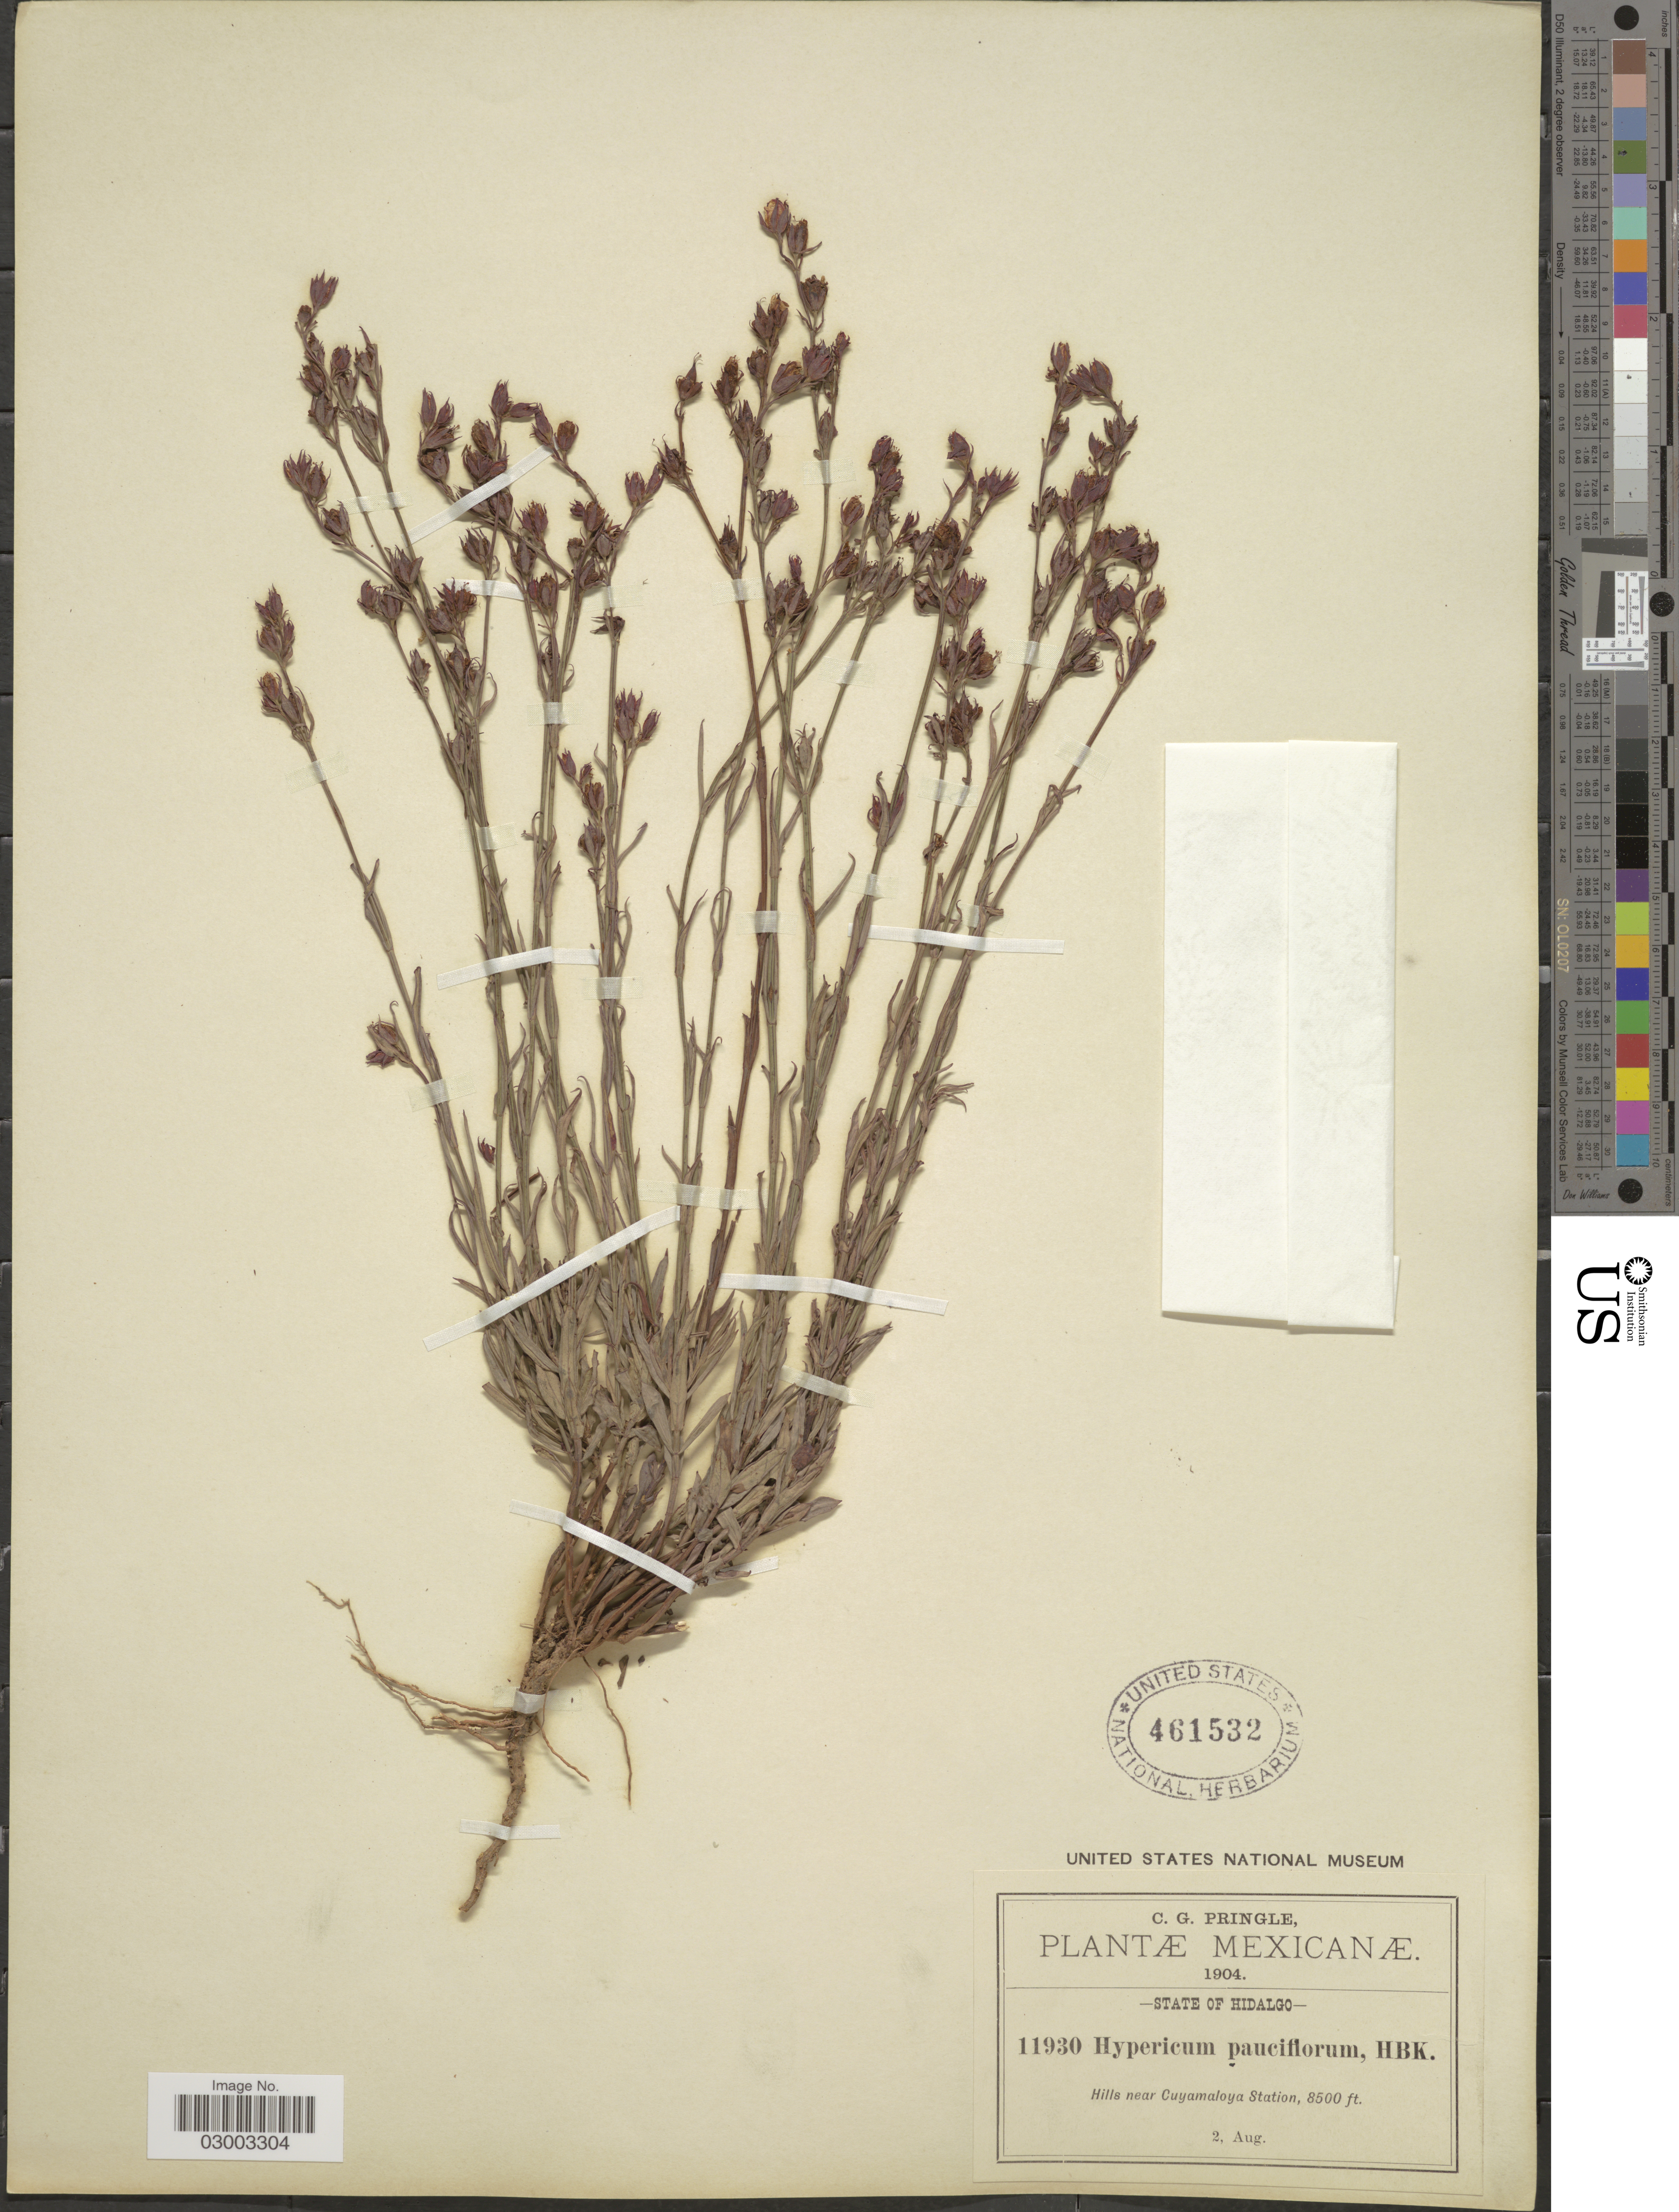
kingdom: Plantae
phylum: Tracheophyta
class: Magnoliopsida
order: Malpighiales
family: Hypericaceae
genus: Hypericum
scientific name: Hypericum pauciflorum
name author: Kunth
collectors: C. G. Pringle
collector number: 11930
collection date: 1904-08-02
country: Mexico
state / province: Hidalgo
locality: State of Hidalgo. Hills near Cuyamaloya Station.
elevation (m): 2591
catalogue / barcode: US 461532